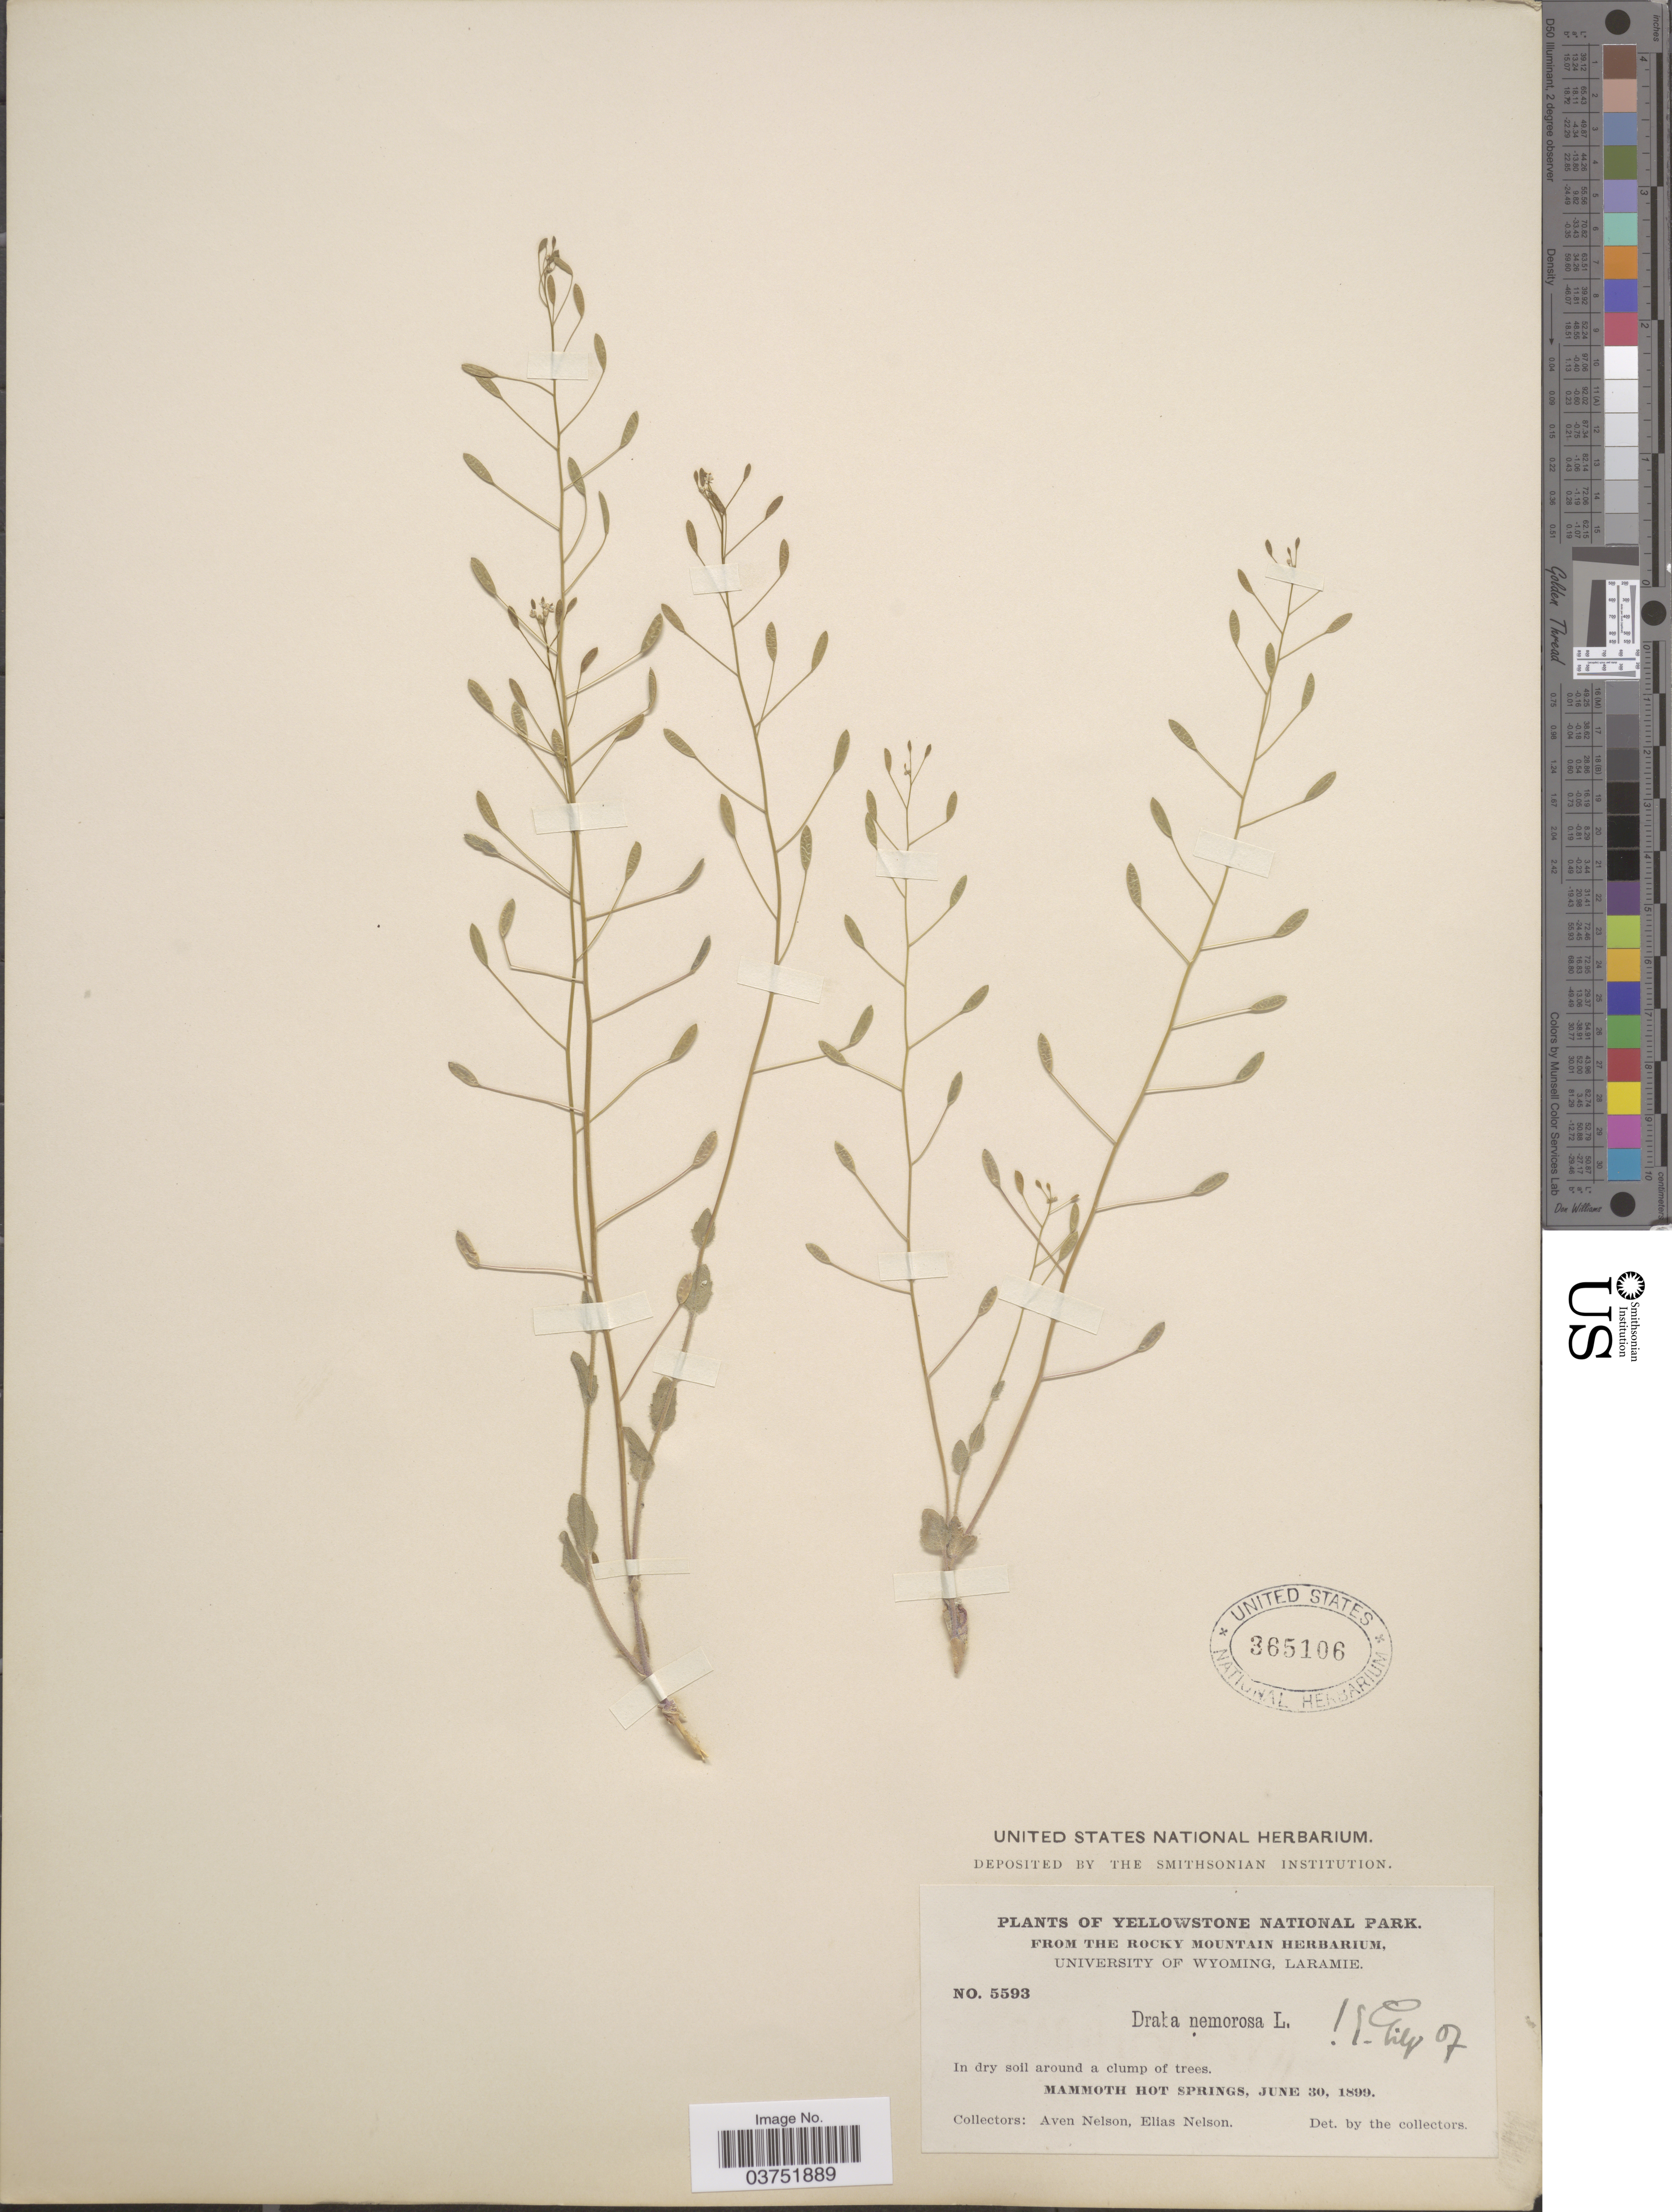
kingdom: Plantae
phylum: Tracheophyta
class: Magnoliopsida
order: Brassicales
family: Brassicaceae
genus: Draba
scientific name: Draba nemorosa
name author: L.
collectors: A. Nelson & E. Nelson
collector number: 5593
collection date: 1899-06-30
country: United States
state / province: Wyoming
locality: Mammoth Hot Springs.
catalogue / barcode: US 365106